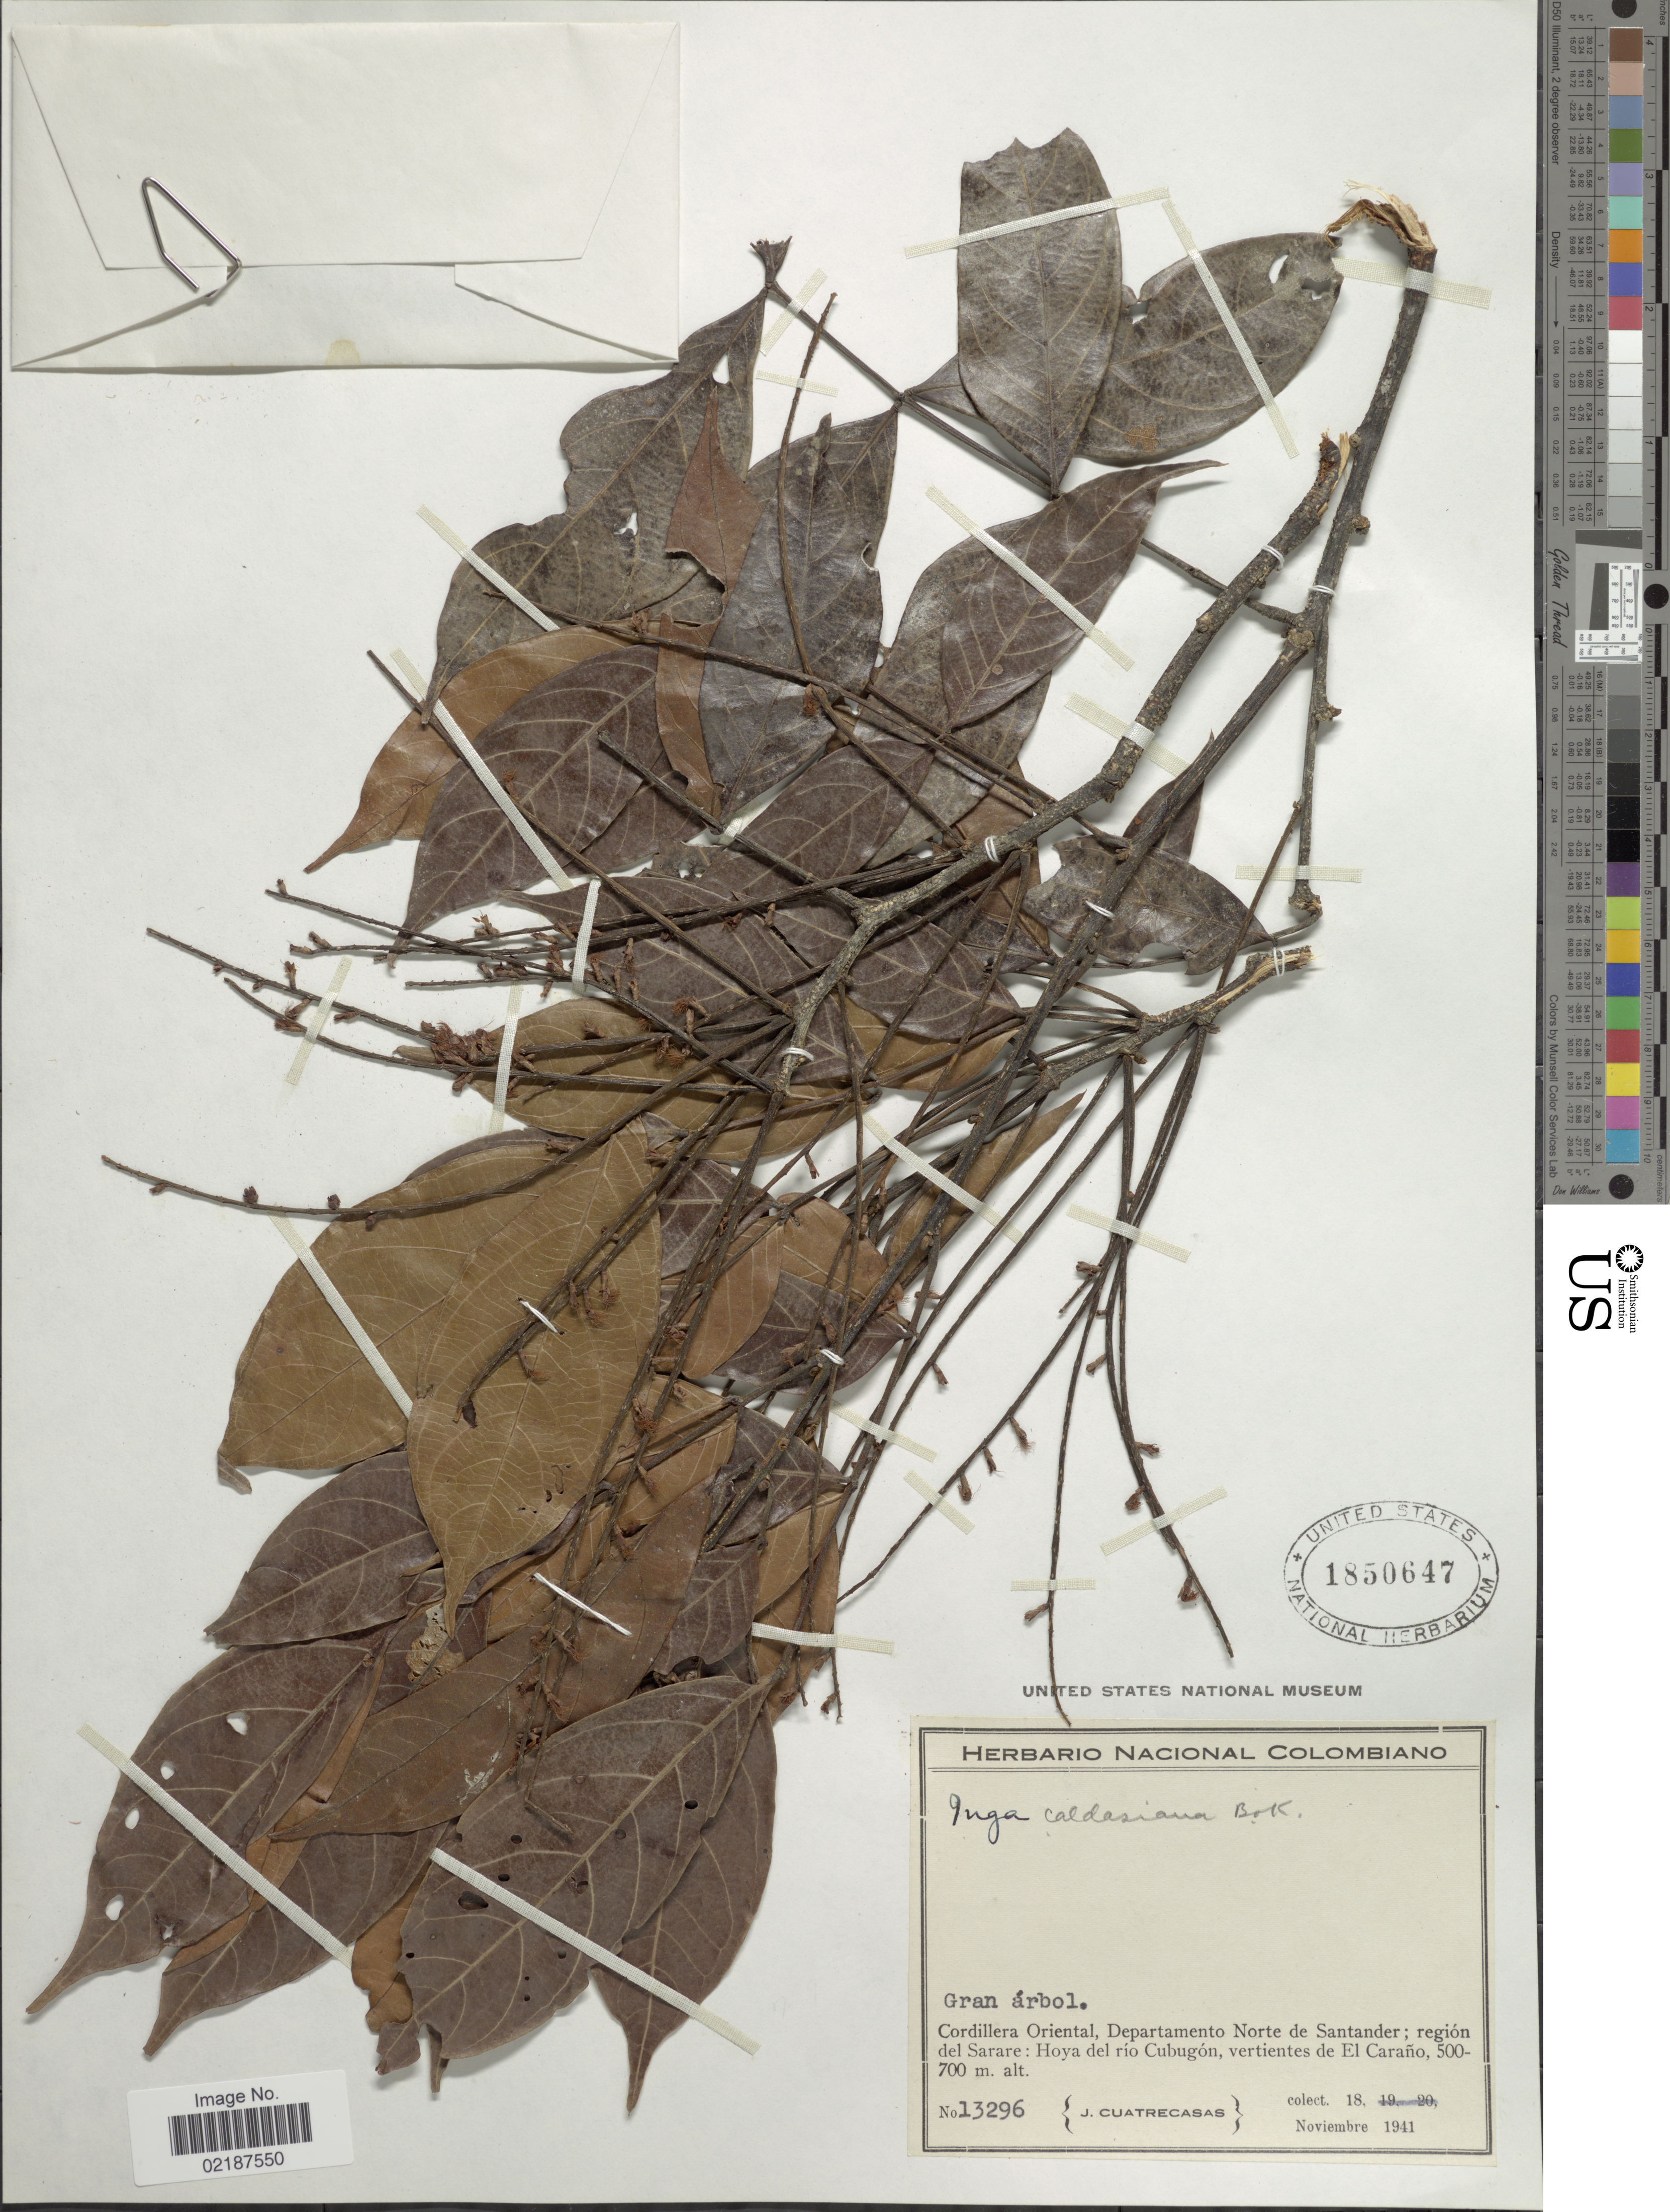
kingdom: Plantae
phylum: Tracheophyta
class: Magnoliopsida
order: Fabales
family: Fabaceae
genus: Inga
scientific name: Inga coruscans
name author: Humb. & Bonpl. ex Willd.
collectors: J. Cuatrecasas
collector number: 13296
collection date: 1941-11-18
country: Colombia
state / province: Norte de Santander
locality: Cordillera Oriental, Departamento Norte de Santander; region del Sarare: Hoya del rio Cubugon, vertienes de El Carano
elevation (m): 500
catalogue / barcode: US 1850647